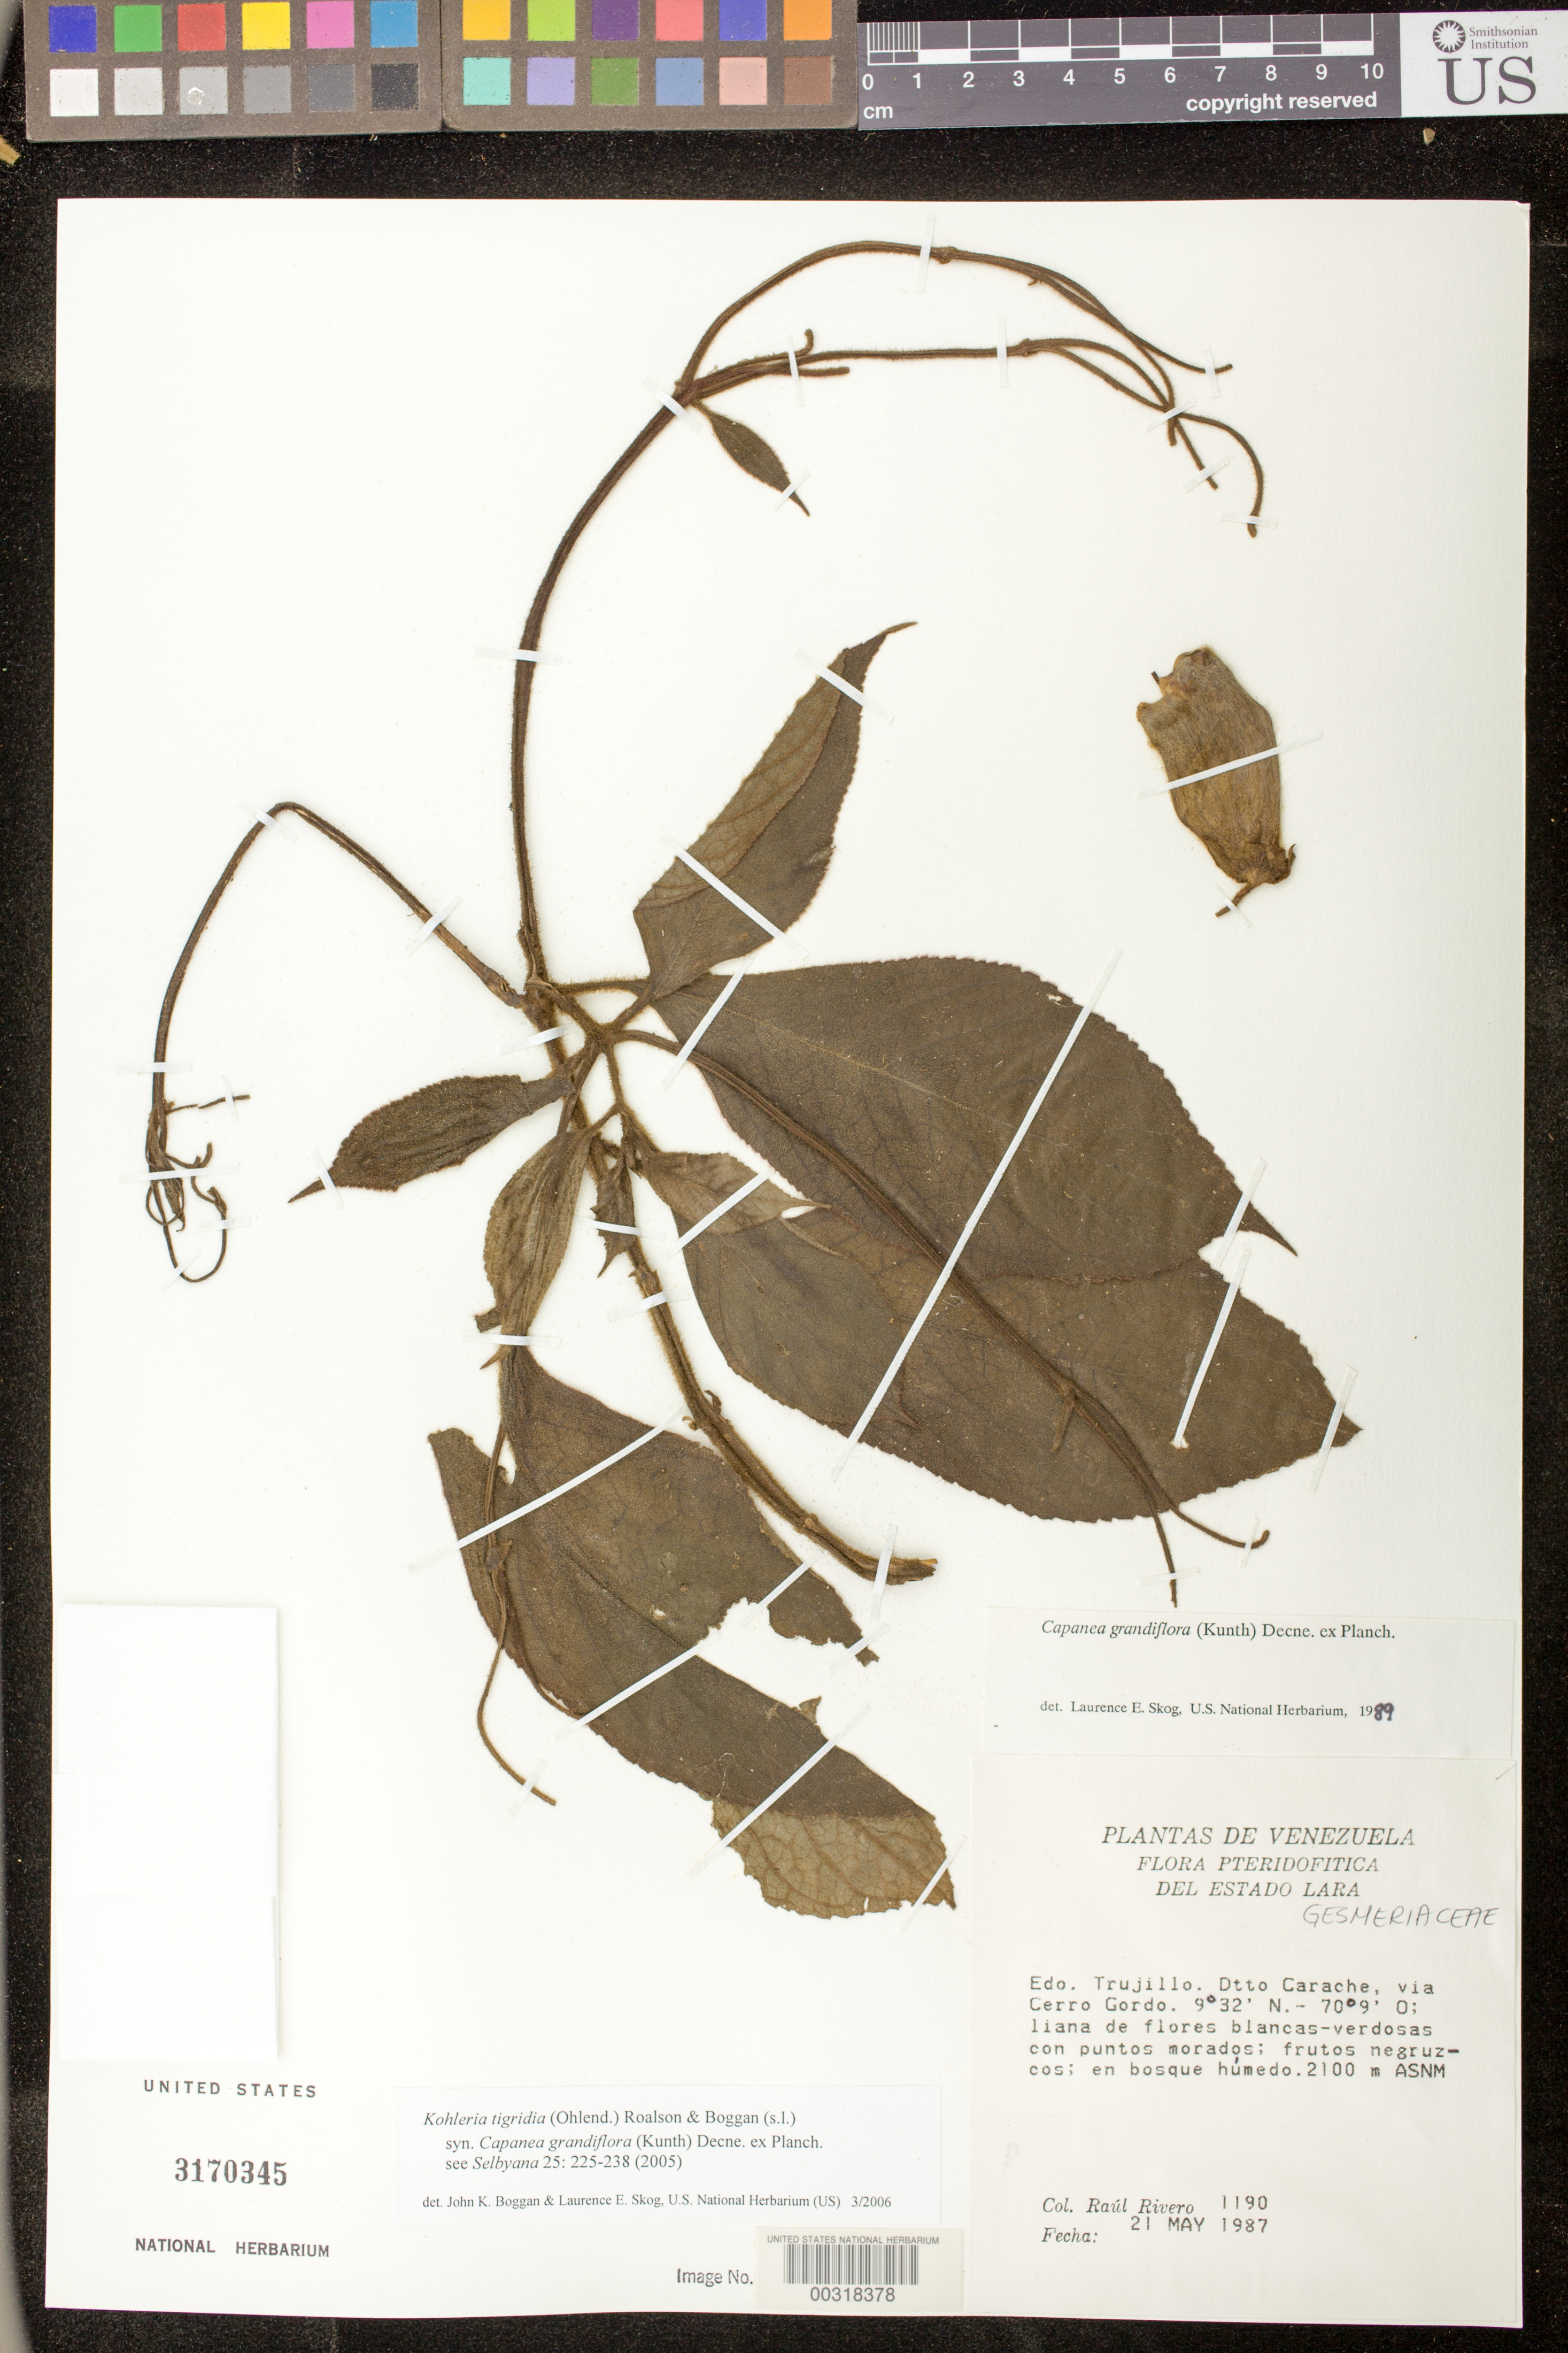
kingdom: Plantae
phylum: Tracheophyta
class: Magnoliopsida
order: Lamiales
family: Gesneriaceae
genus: Kohleria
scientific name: Kohleria tigridia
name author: (Ohlend.) Roalson & Boggan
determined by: Boggan, J. K.; Skog, L. E.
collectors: R. Rivera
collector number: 1190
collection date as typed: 21 May 1987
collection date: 1987-05-21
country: Venezuela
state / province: Trujillo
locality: Dist. Carache, Cerro Gordo road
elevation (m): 2100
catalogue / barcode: US 3170345